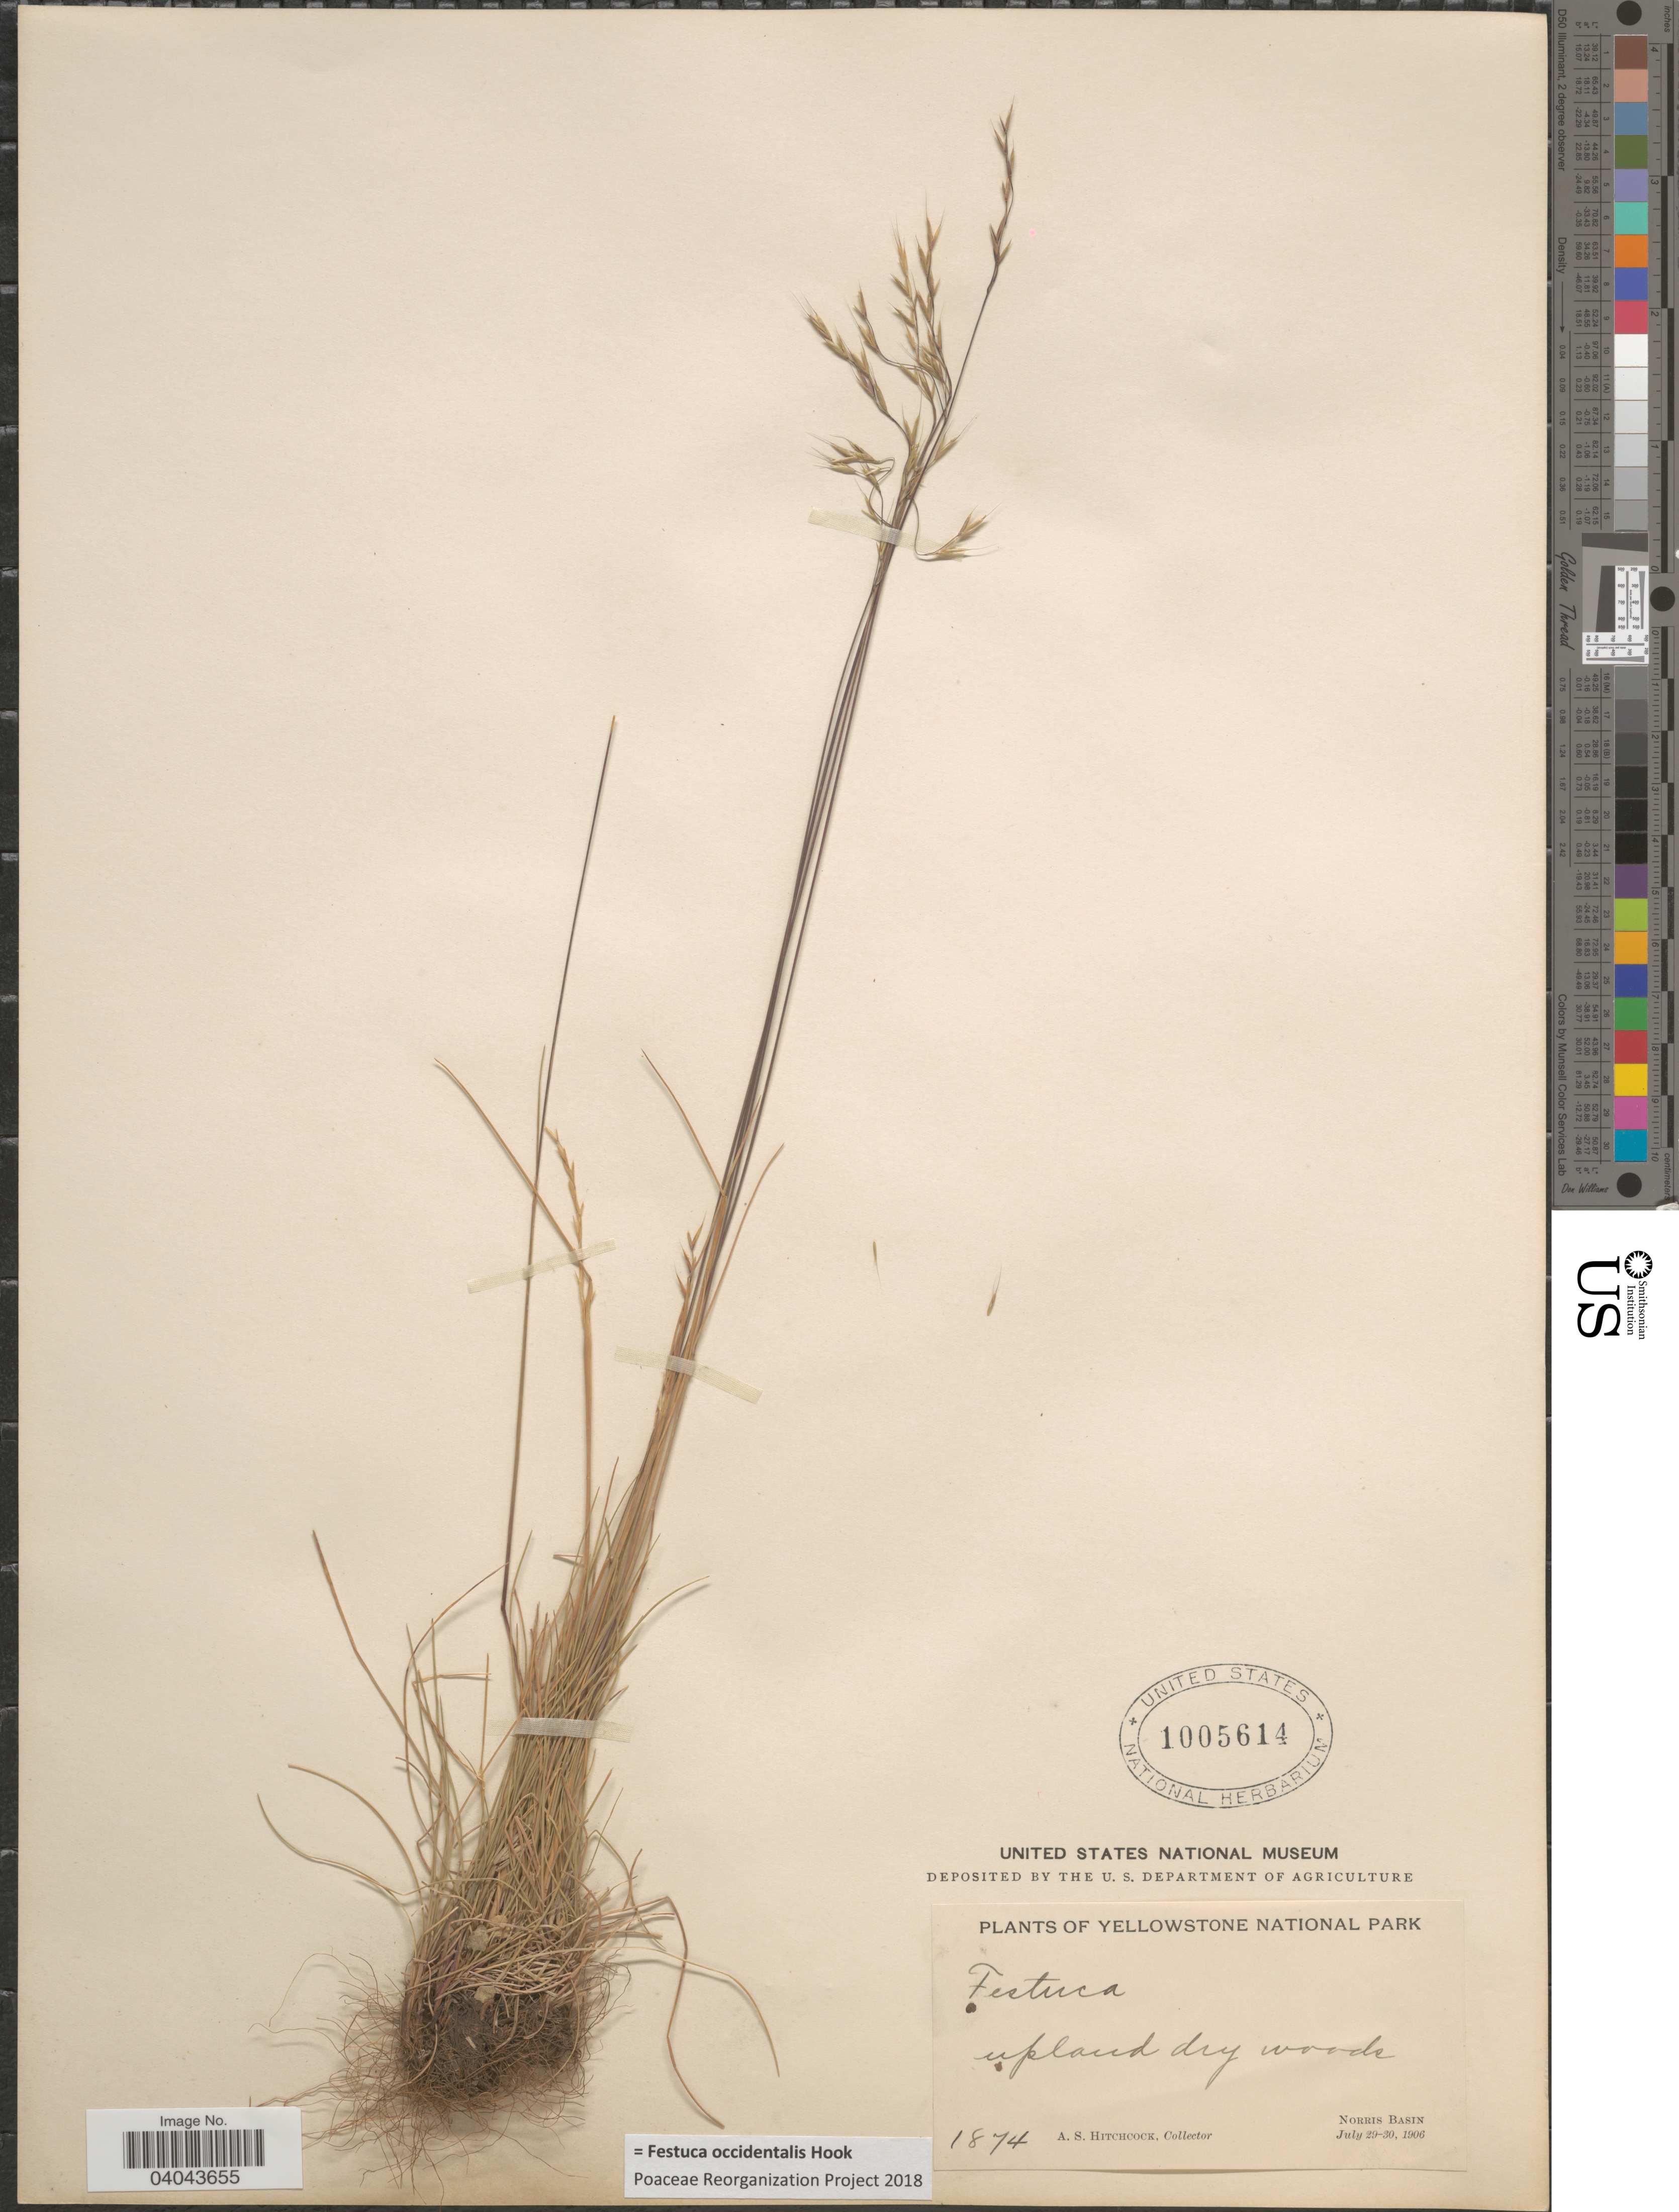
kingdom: Plantae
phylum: Tracheophyta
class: Liliopsida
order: Poales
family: Poaceae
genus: Festuca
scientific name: Festuca occidentalis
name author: Hook.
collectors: A. S. Hitchcock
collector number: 1874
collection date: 1906-07-29/1906-07-30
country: United States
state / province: Wyoming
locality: Yellowstone National Park. Norris Basin.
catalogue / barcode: US 1005614